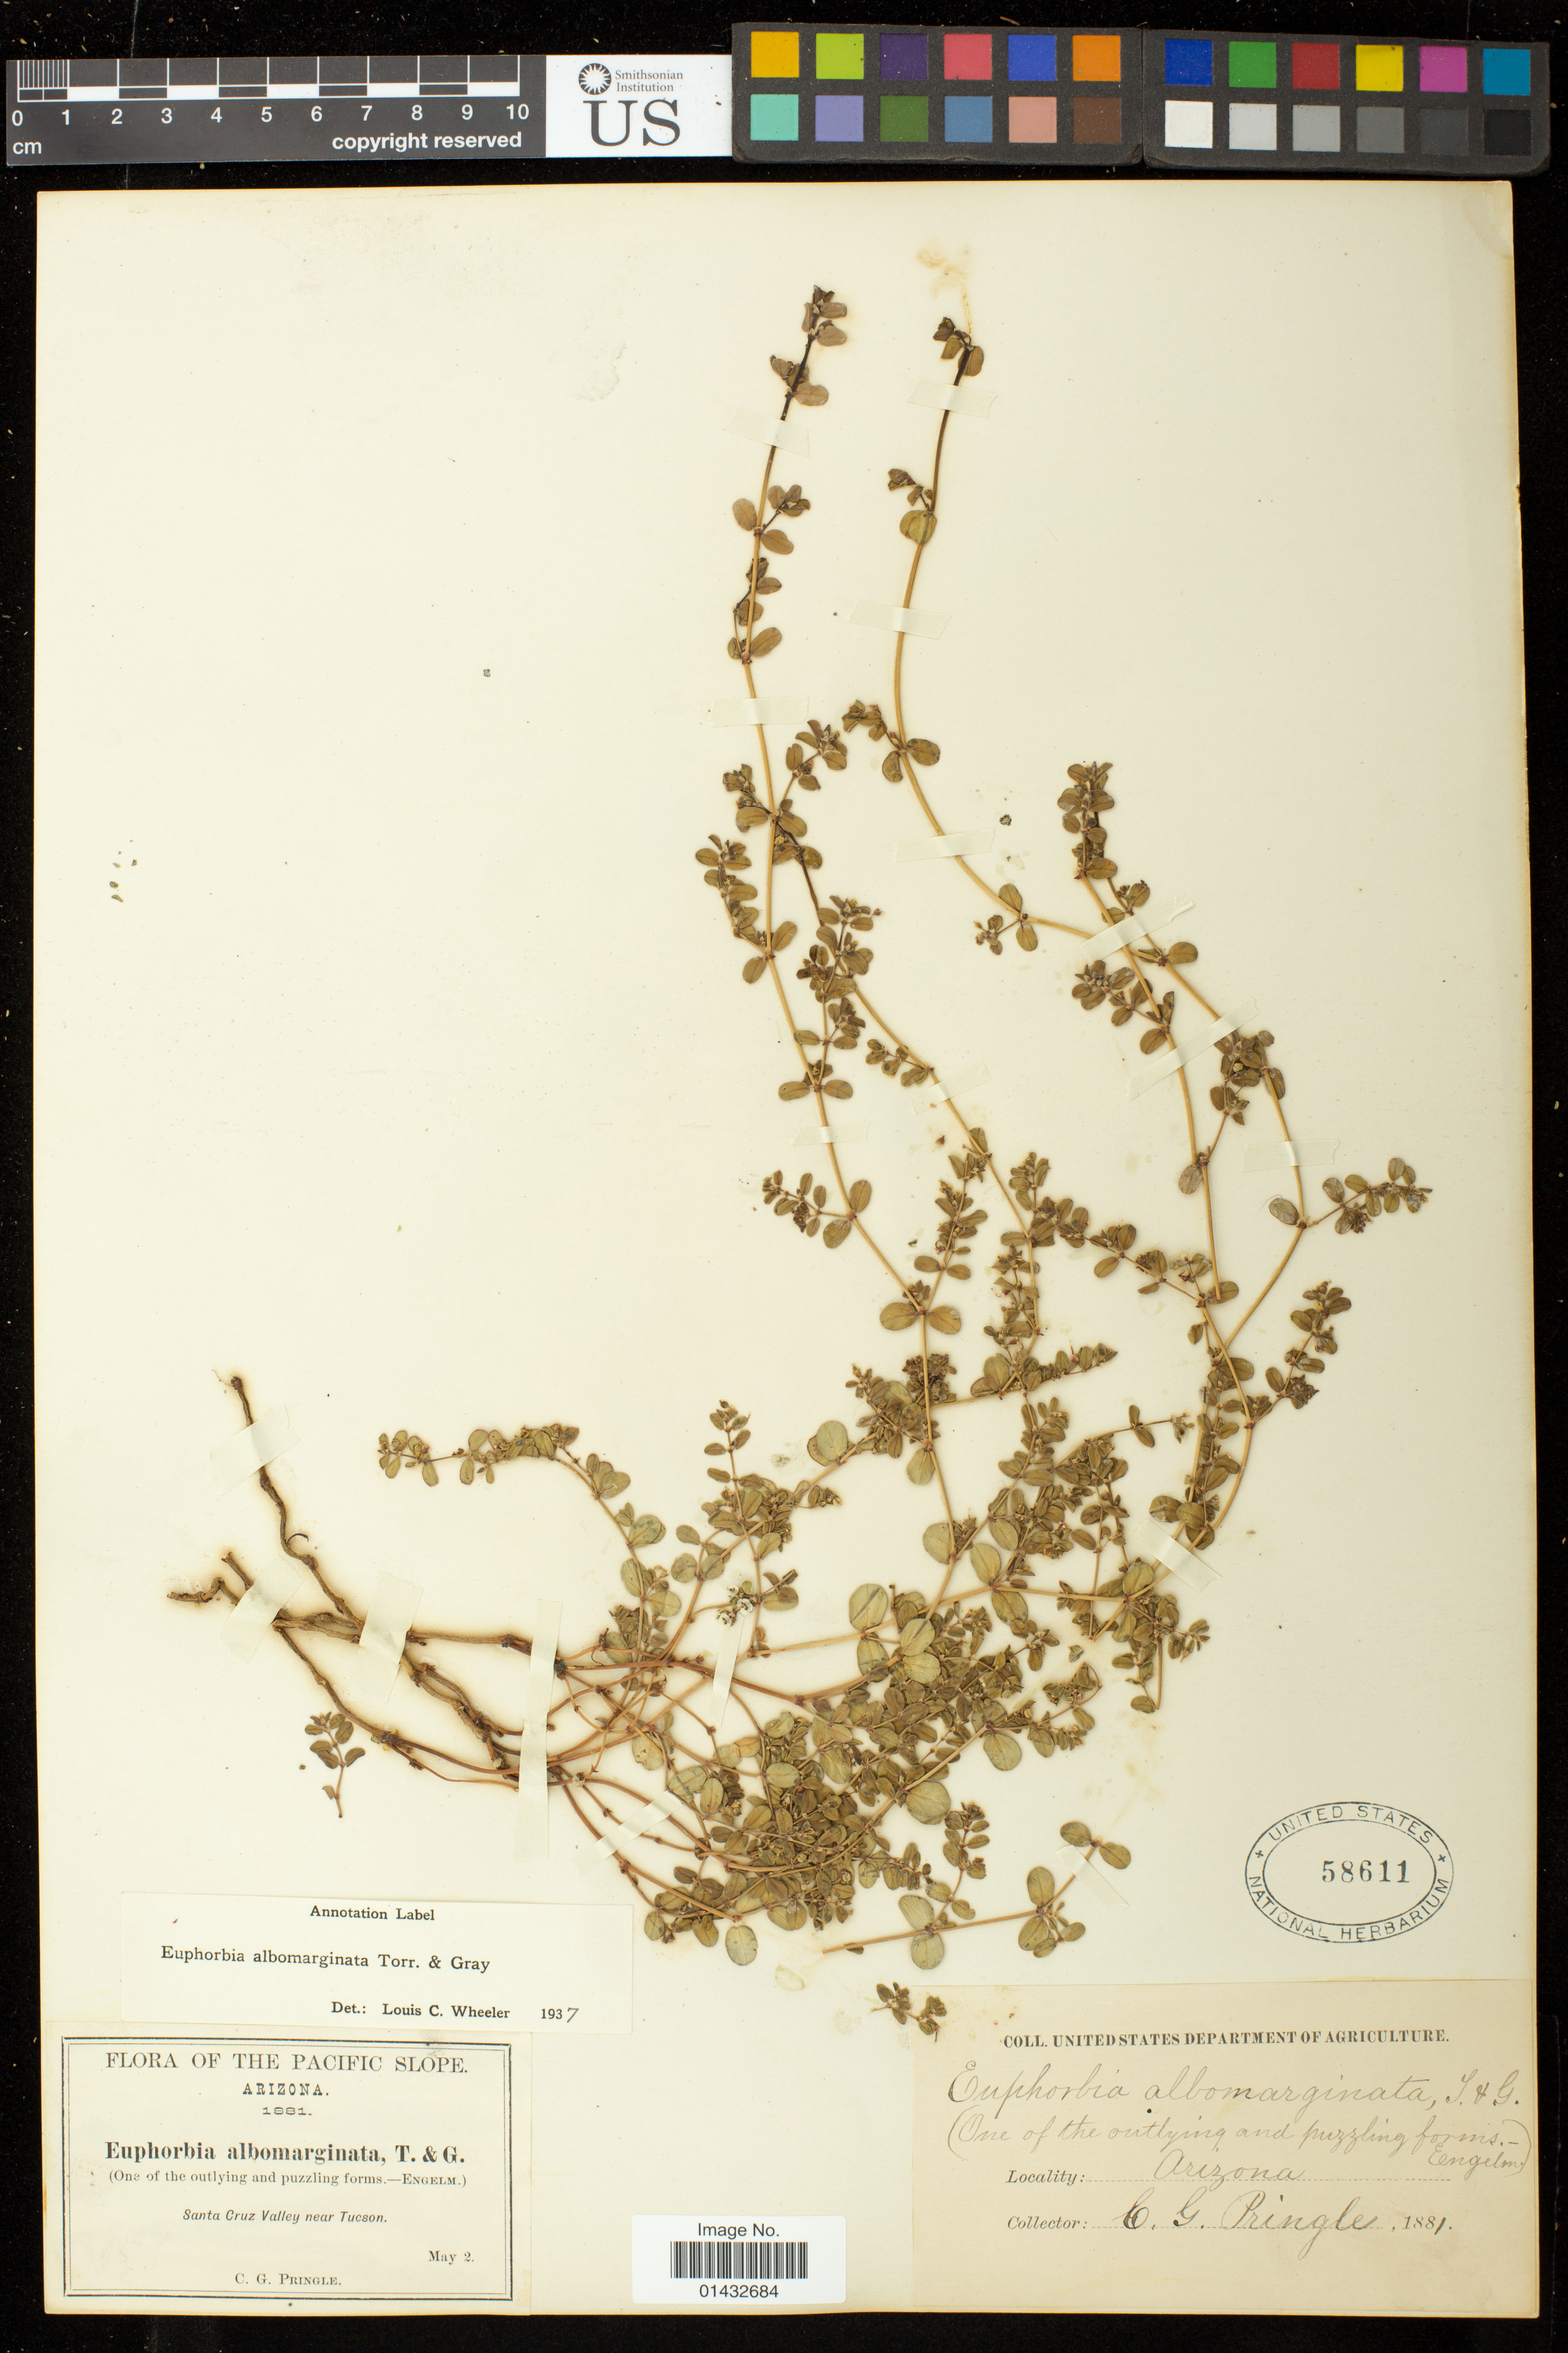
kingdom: Plantae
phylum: Tracheophyta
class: Magnoliopsida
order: Malpighiales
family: Euphorbiaceae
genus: Euphorbia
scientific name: Euphorbia albomarginata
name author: Torr. & A. Gray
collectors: C. G. Pringle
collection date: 1881-05-02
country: United States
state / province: Arizona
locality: Santa Cruz Valley near Tucson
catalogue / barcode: US 58611